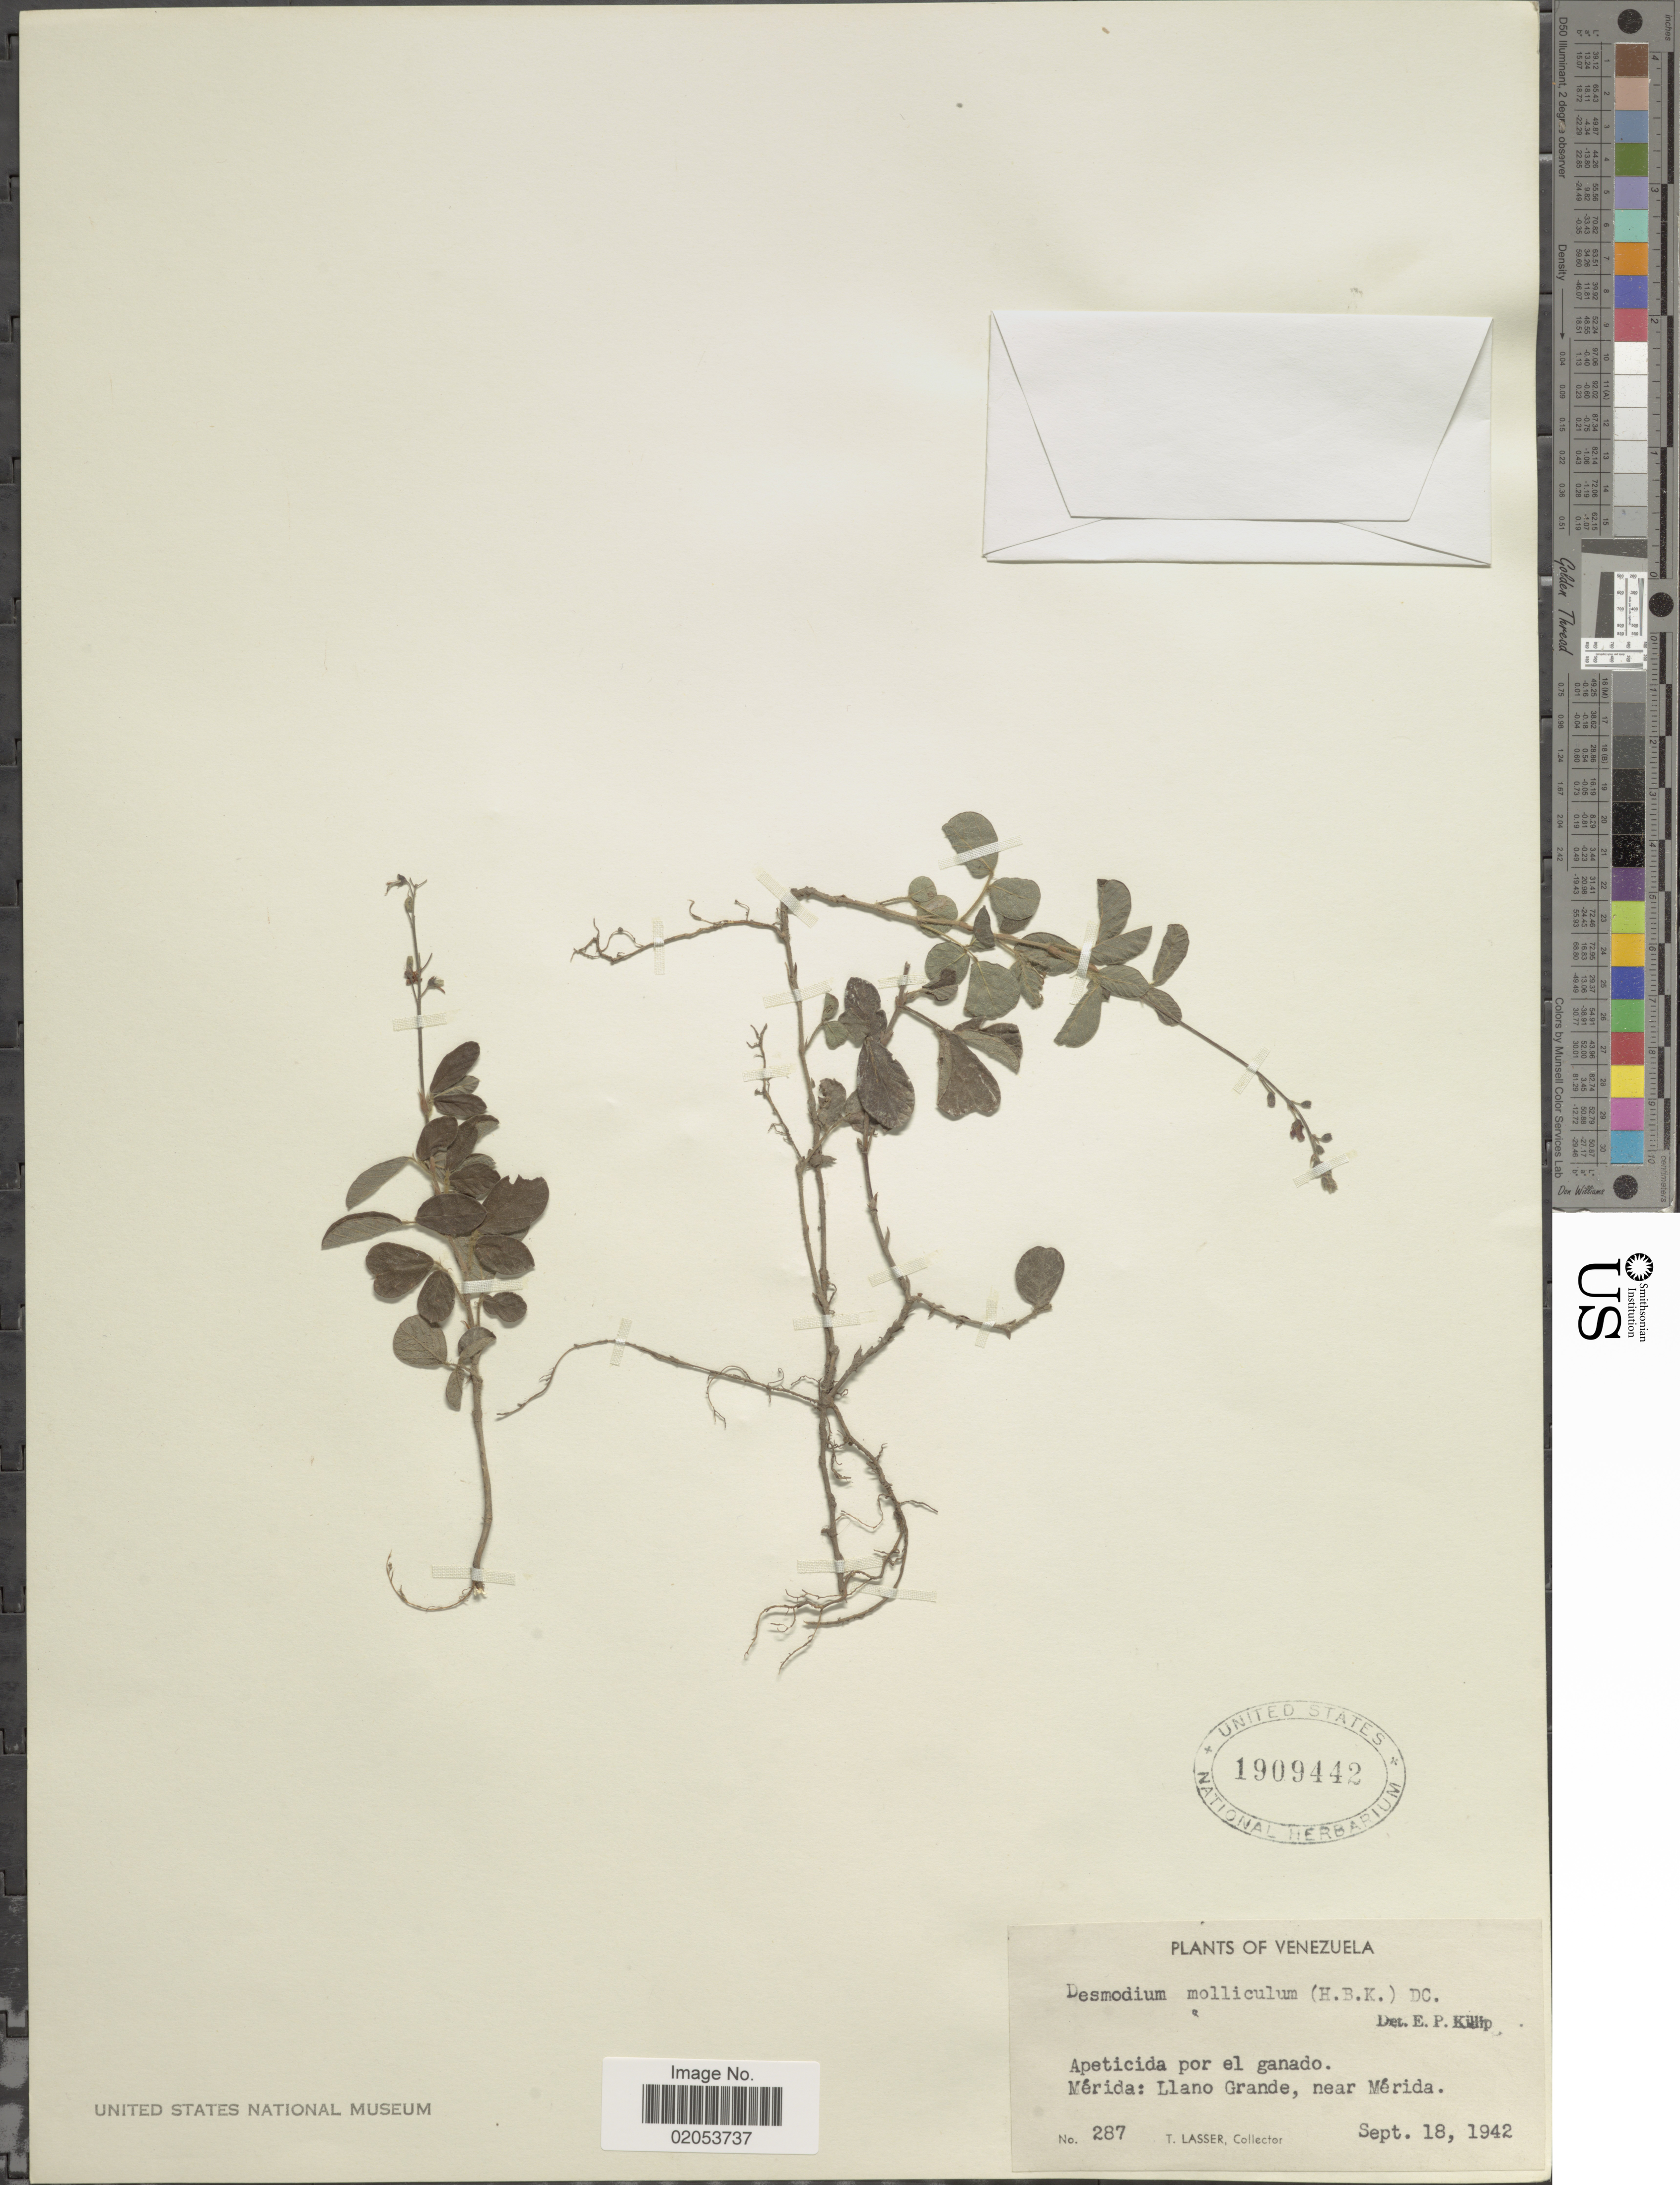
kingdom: Plantae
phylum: Tracheophyta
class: Magnoliopsida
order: Fabales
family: Fabaceae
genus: Desmodium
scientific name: Desmodium molliculum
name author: (Kunth) DC.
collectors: T. Lasser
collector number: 287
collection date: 1942-09-18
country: Venezuela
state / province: Mérida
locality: Llano grande, near Merida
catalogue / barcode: US 1909442